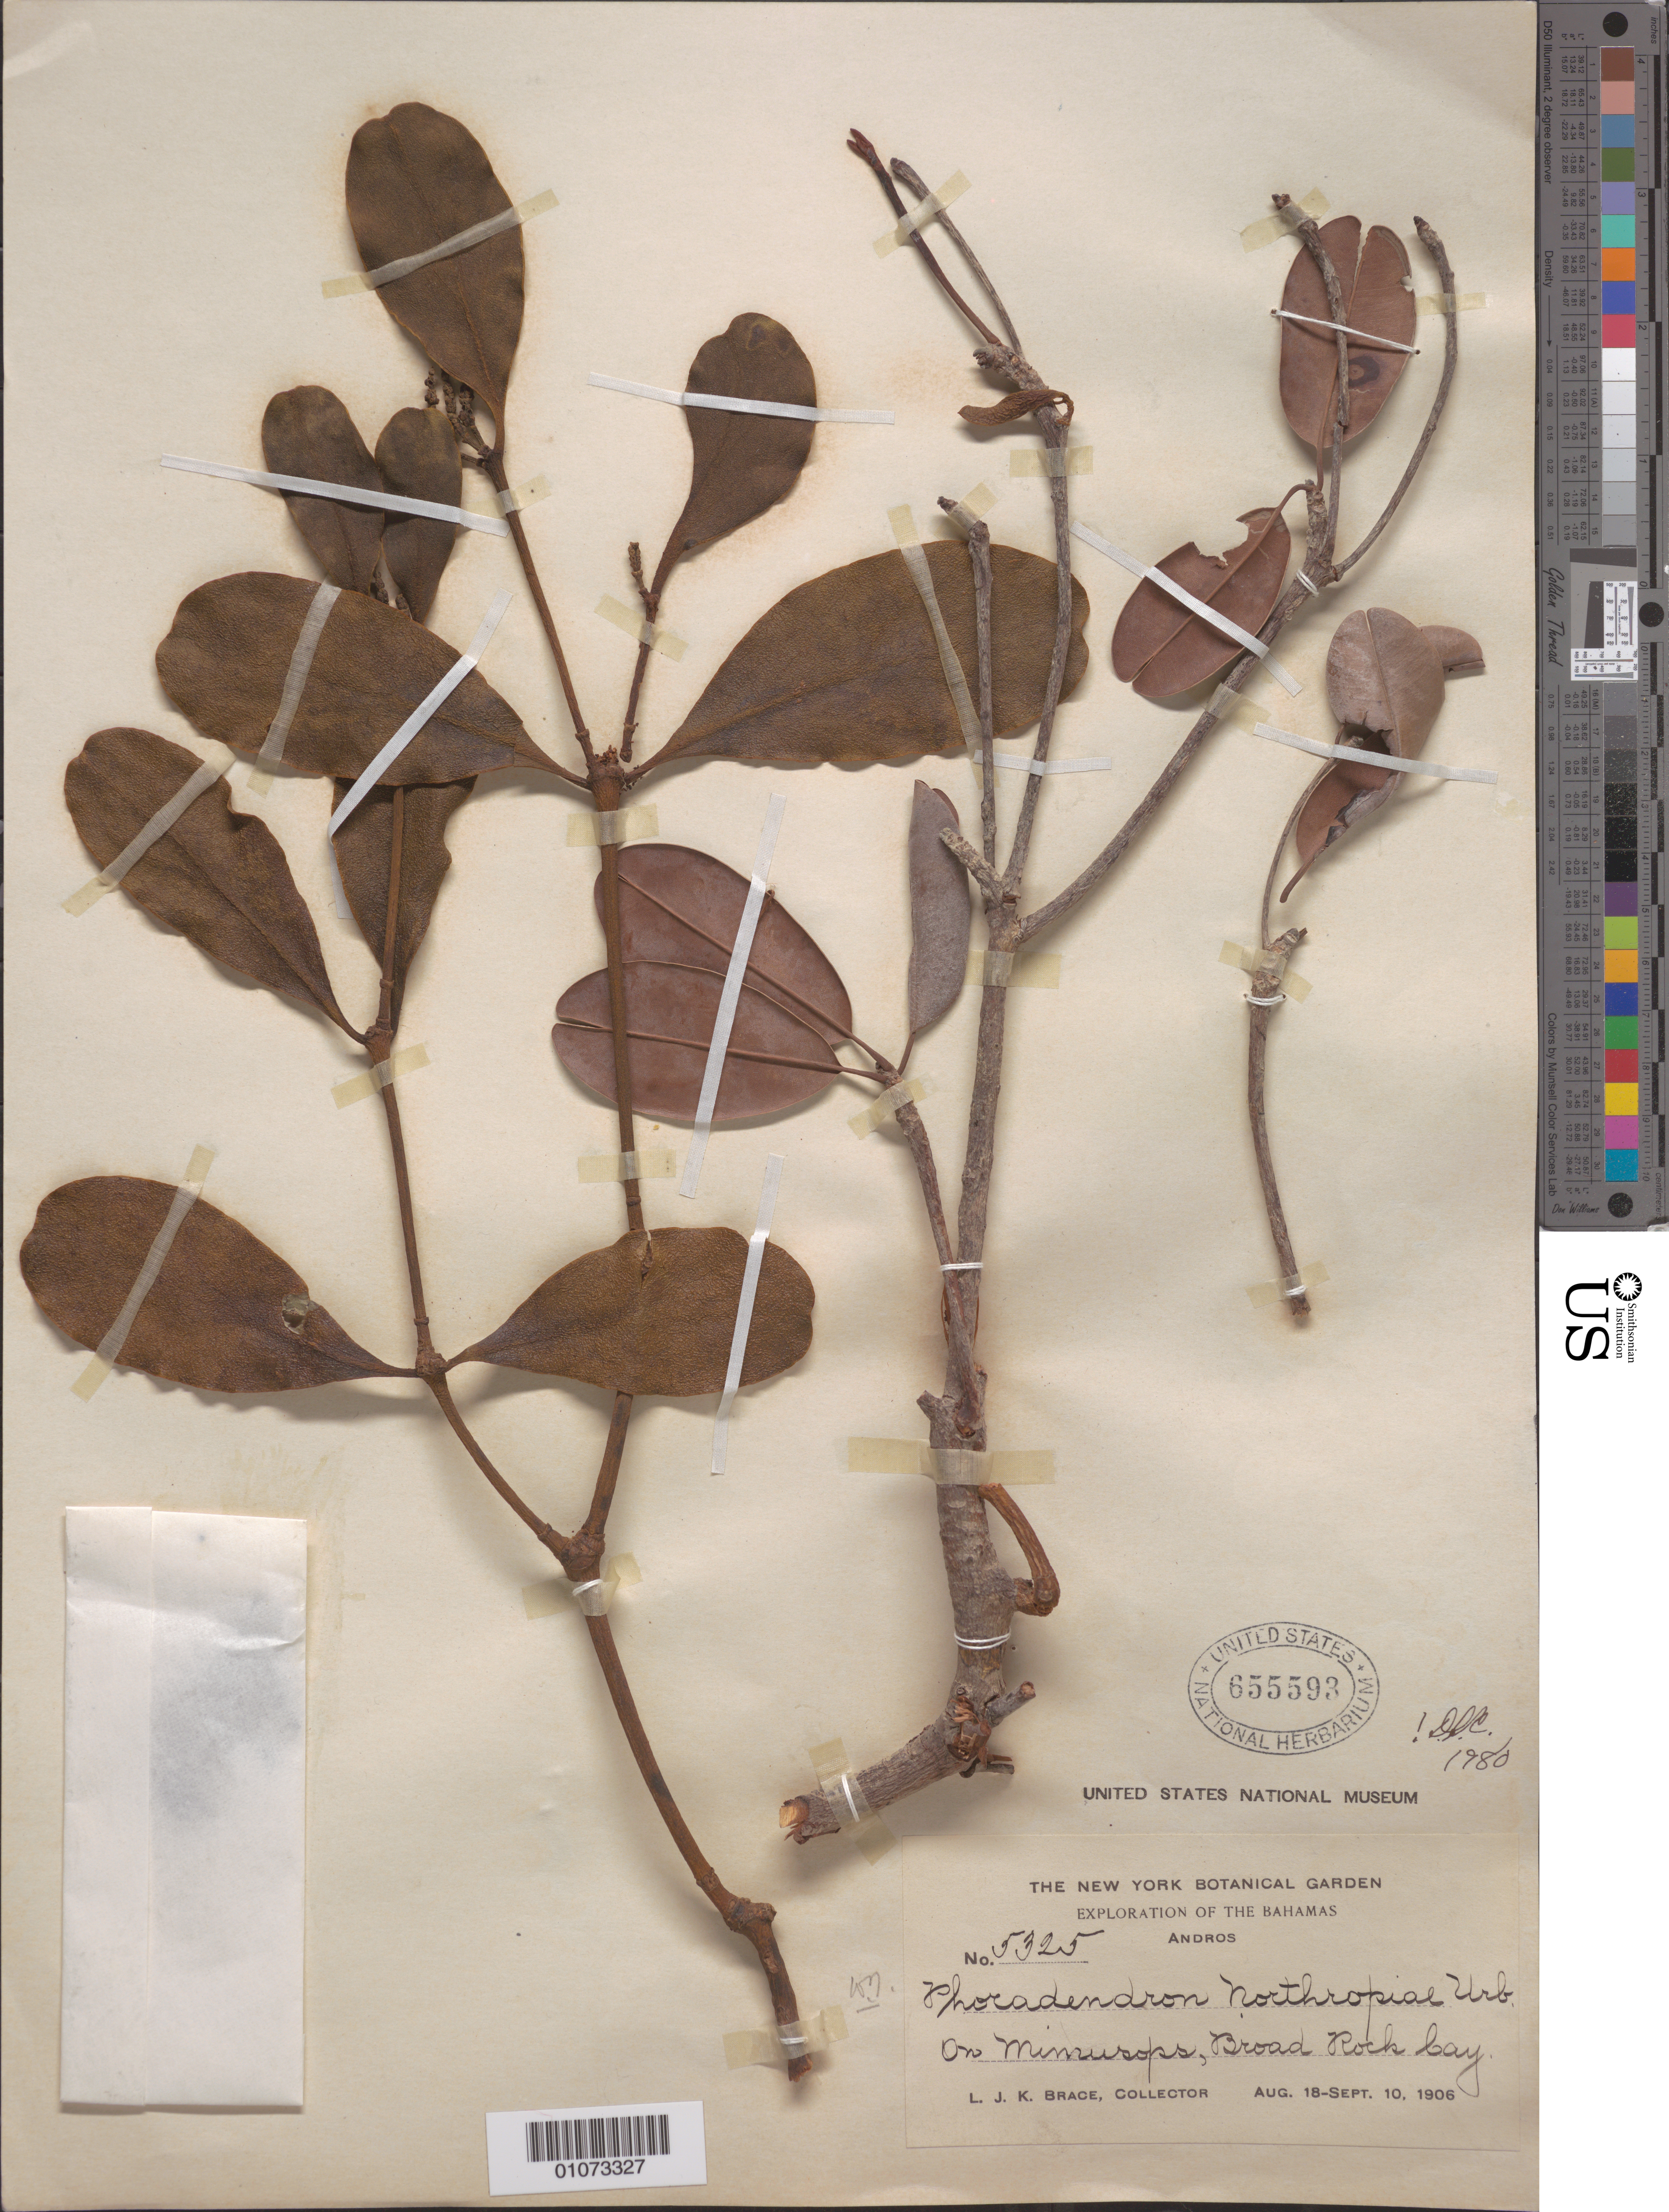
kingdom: Plantae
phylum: Tracheophyta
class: Magnoliopsida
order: Santalales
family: Viscaceae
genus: Phoradendron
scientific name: Phoradendron northropiae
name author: Urb.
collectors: L. J. K. Brace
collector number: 5325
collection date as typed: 18 Aug 1906 to 10 Sep 1906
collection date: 1906-08-18/1906-09-10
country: Bahamas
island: Andros I.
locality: Broad Rock bay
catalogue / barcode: US 655593